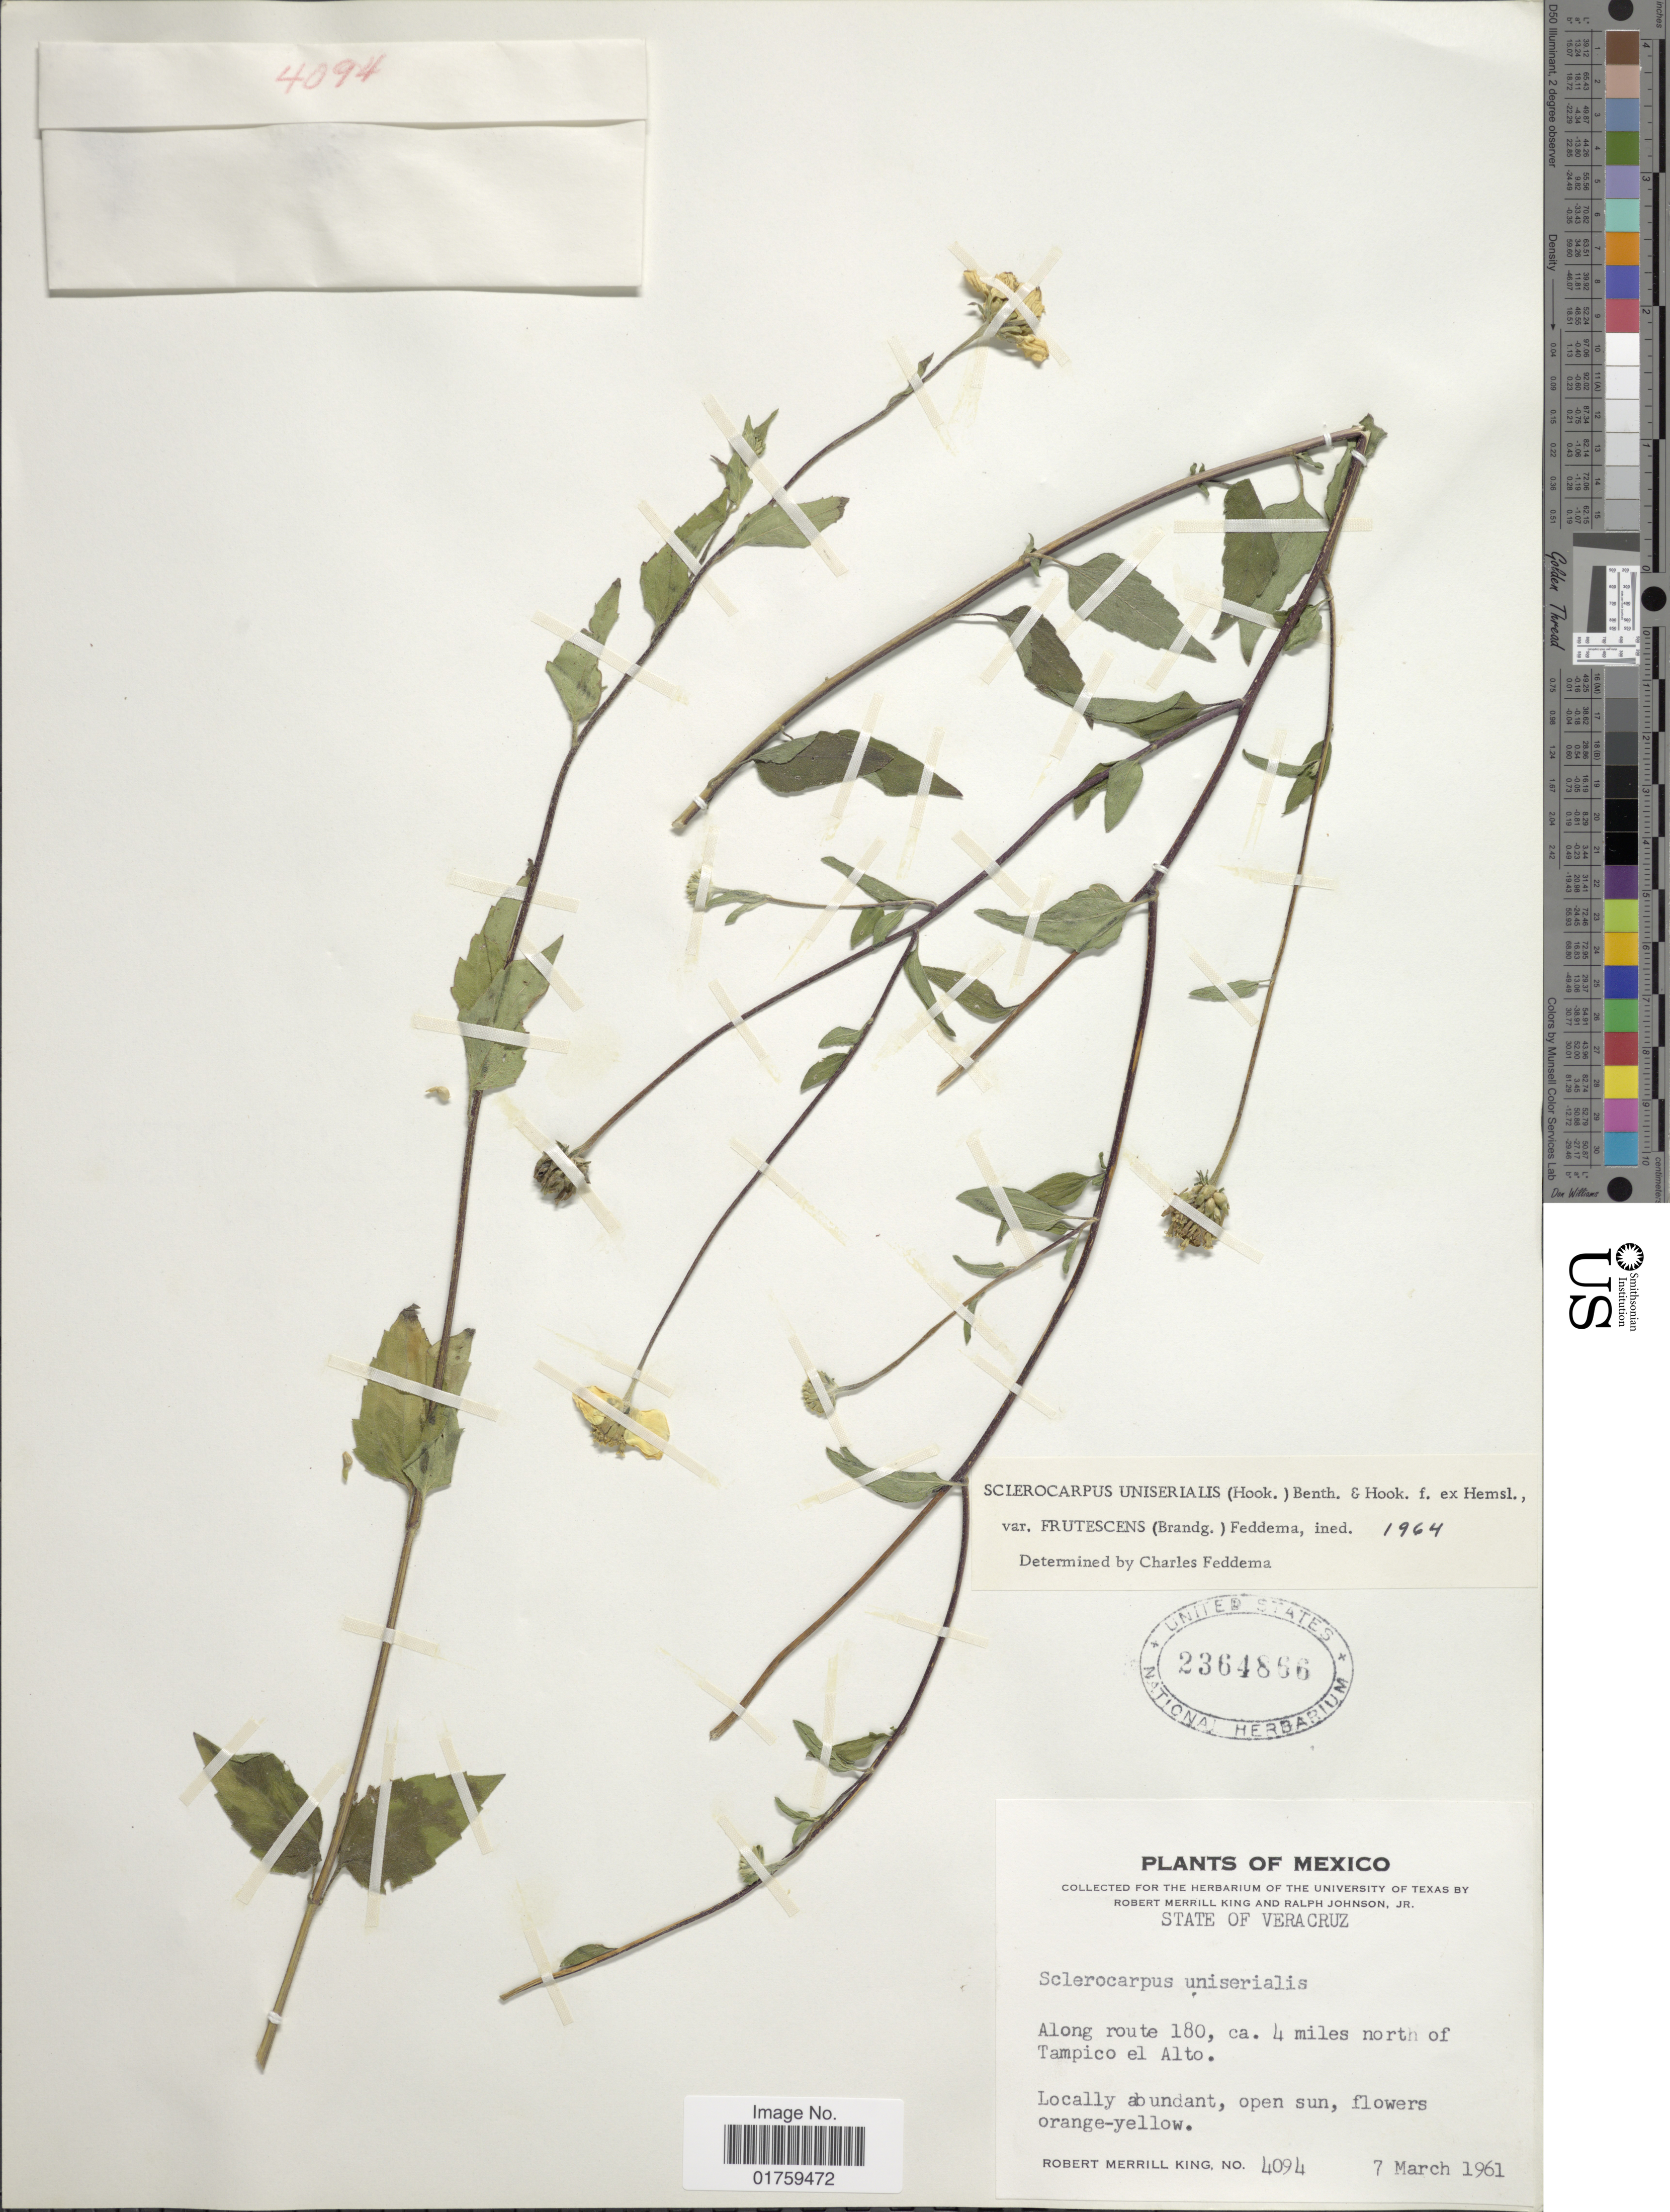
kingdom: Plantae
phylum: Tracheophyta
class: Magnoliopsida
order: Asterales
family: Asteraceae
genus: Sclerocarpus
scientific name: Sclerocarpus uniserialis var. frutescens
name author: (Brandegee) Feddema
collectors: R. M. King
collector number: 4094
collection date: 1961-03-07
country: Mexico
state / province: Veracruz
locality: State of Veracruz. Along route 180, ca. 4 miles northe of Tampico el Alto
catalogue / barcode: US 2364866